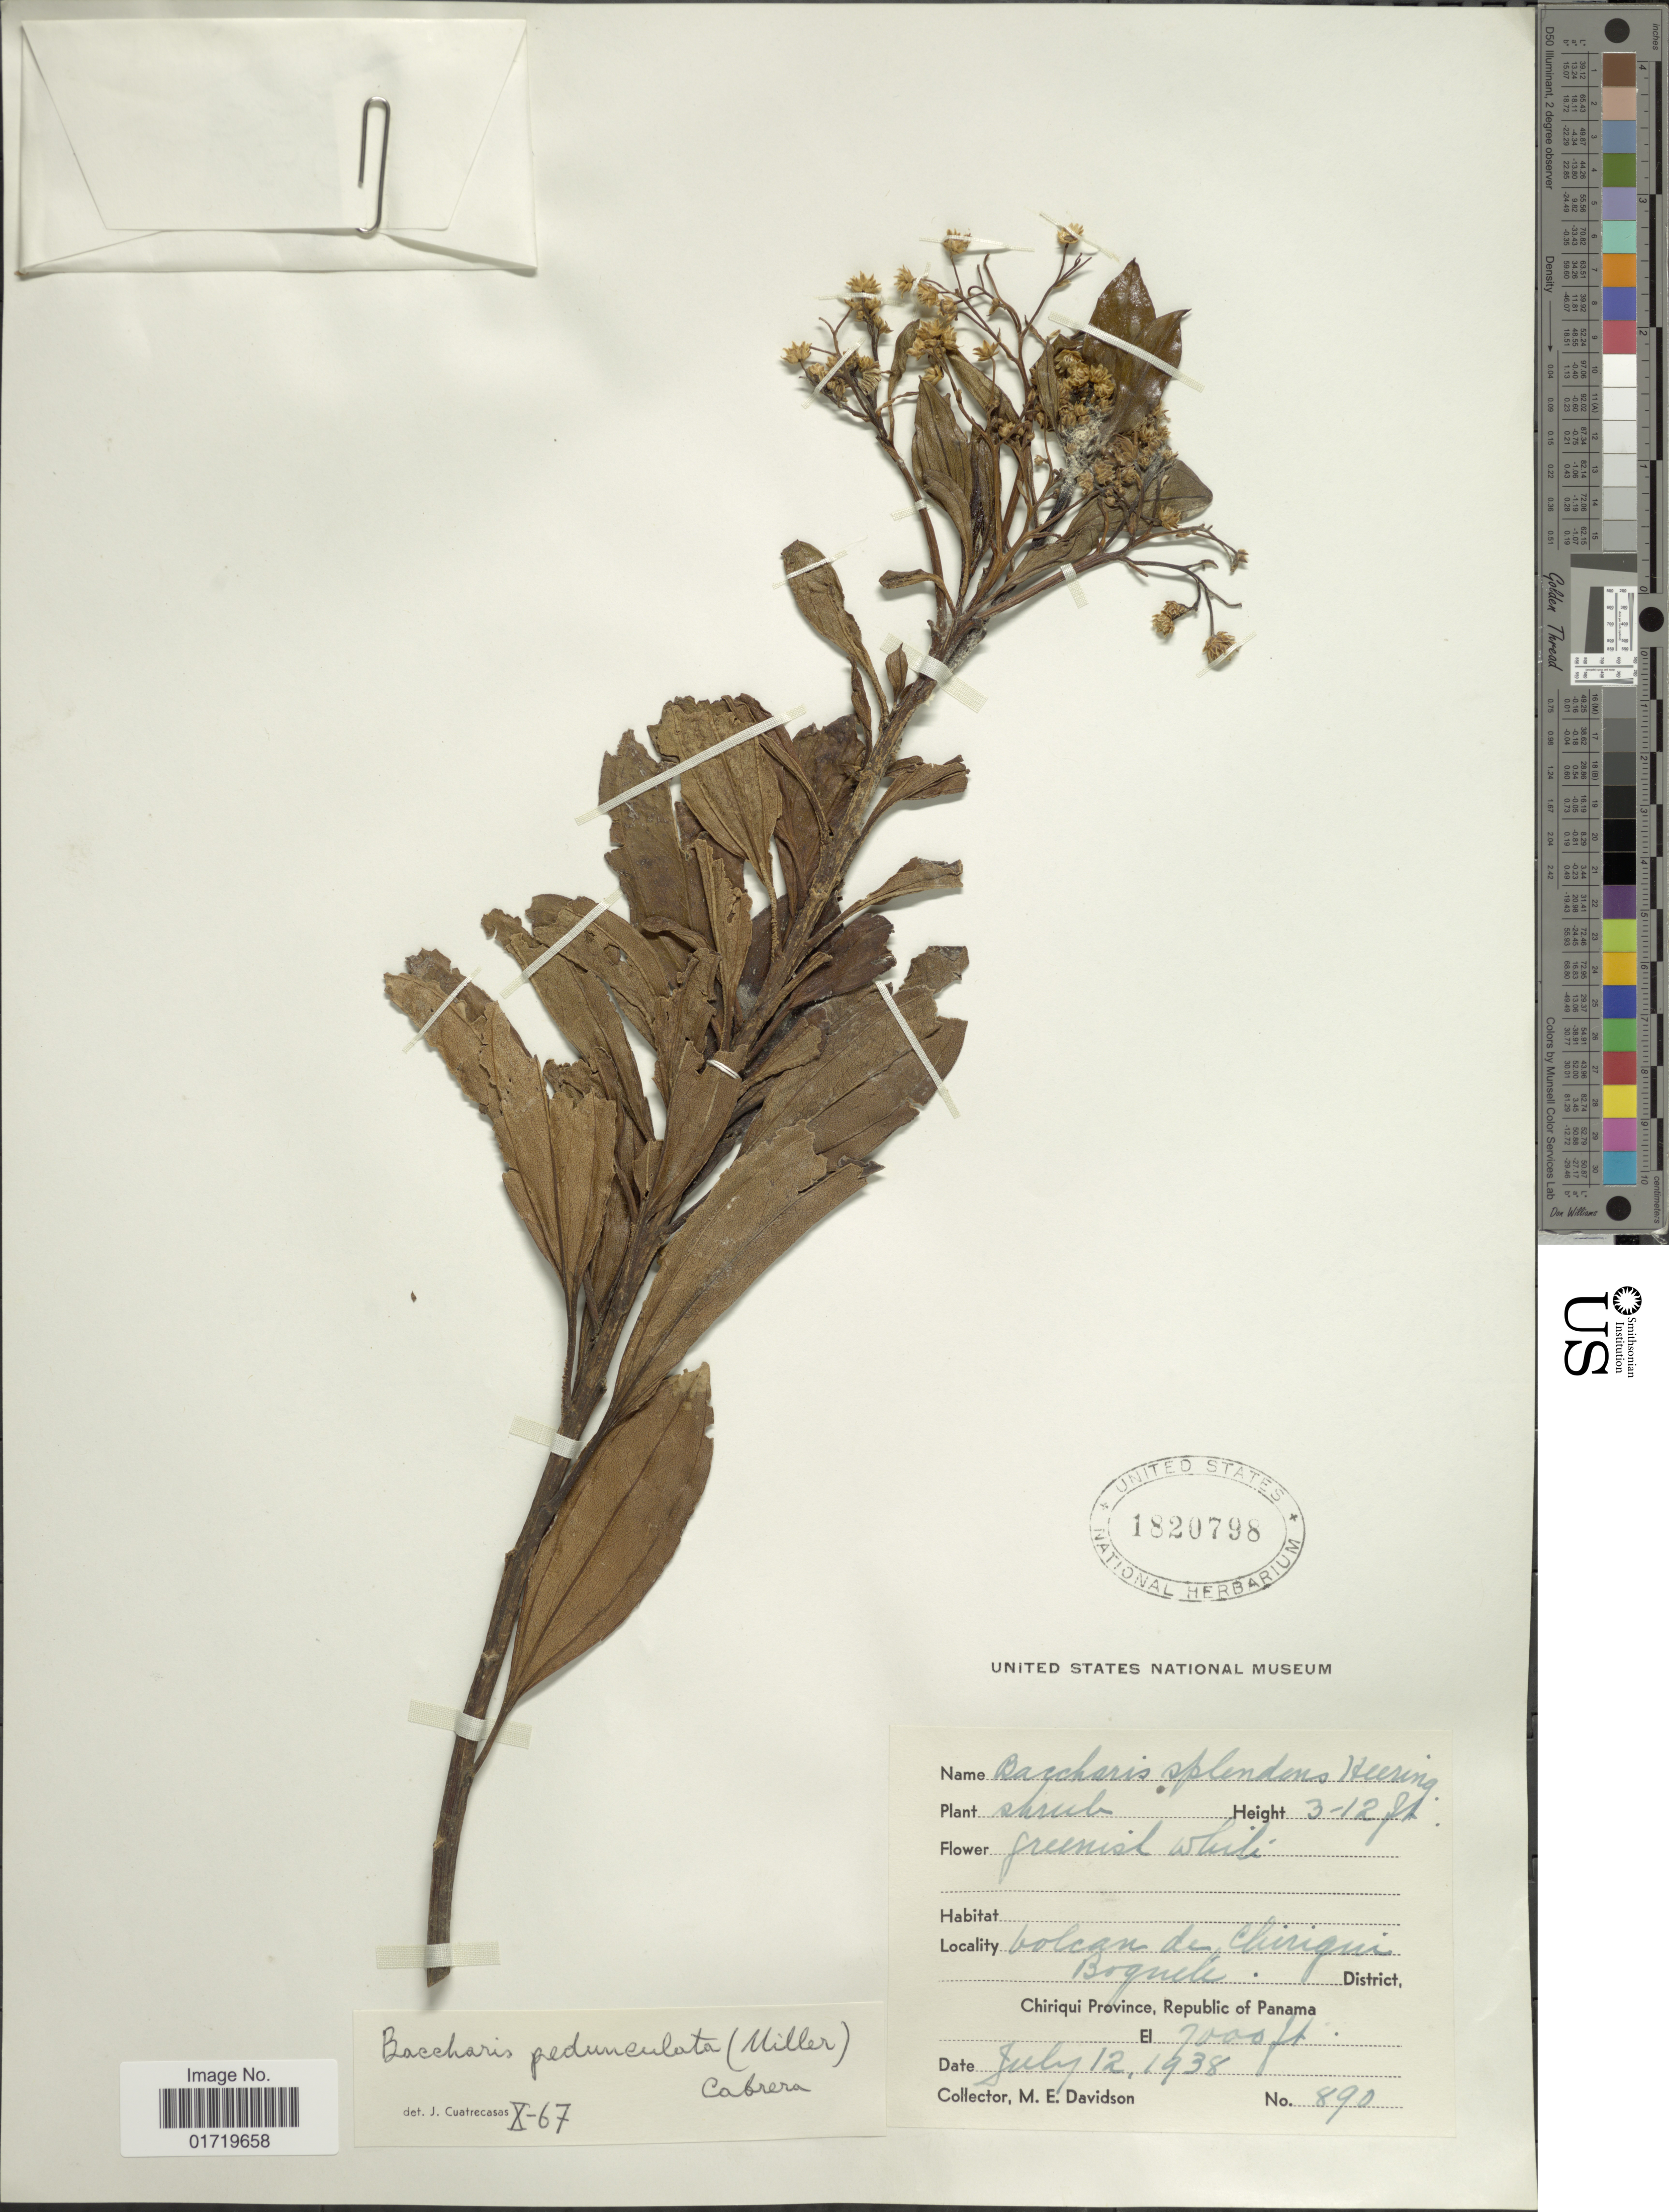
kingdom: Plantae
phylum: Tracheophyta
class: Magnoliopsida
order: Asterales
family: Asteraceae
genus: Baccharis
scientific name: Baccharis pedunculata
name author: (Mill.) Cabrera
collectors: M. E. Davidson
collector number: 890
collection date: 1938-07-12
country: Panama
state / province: Chiriqui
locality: Volcan de Chiriqui, Boquete District, Chirique Province, Republic of Panama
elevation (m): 2134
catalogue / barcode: US 1820798